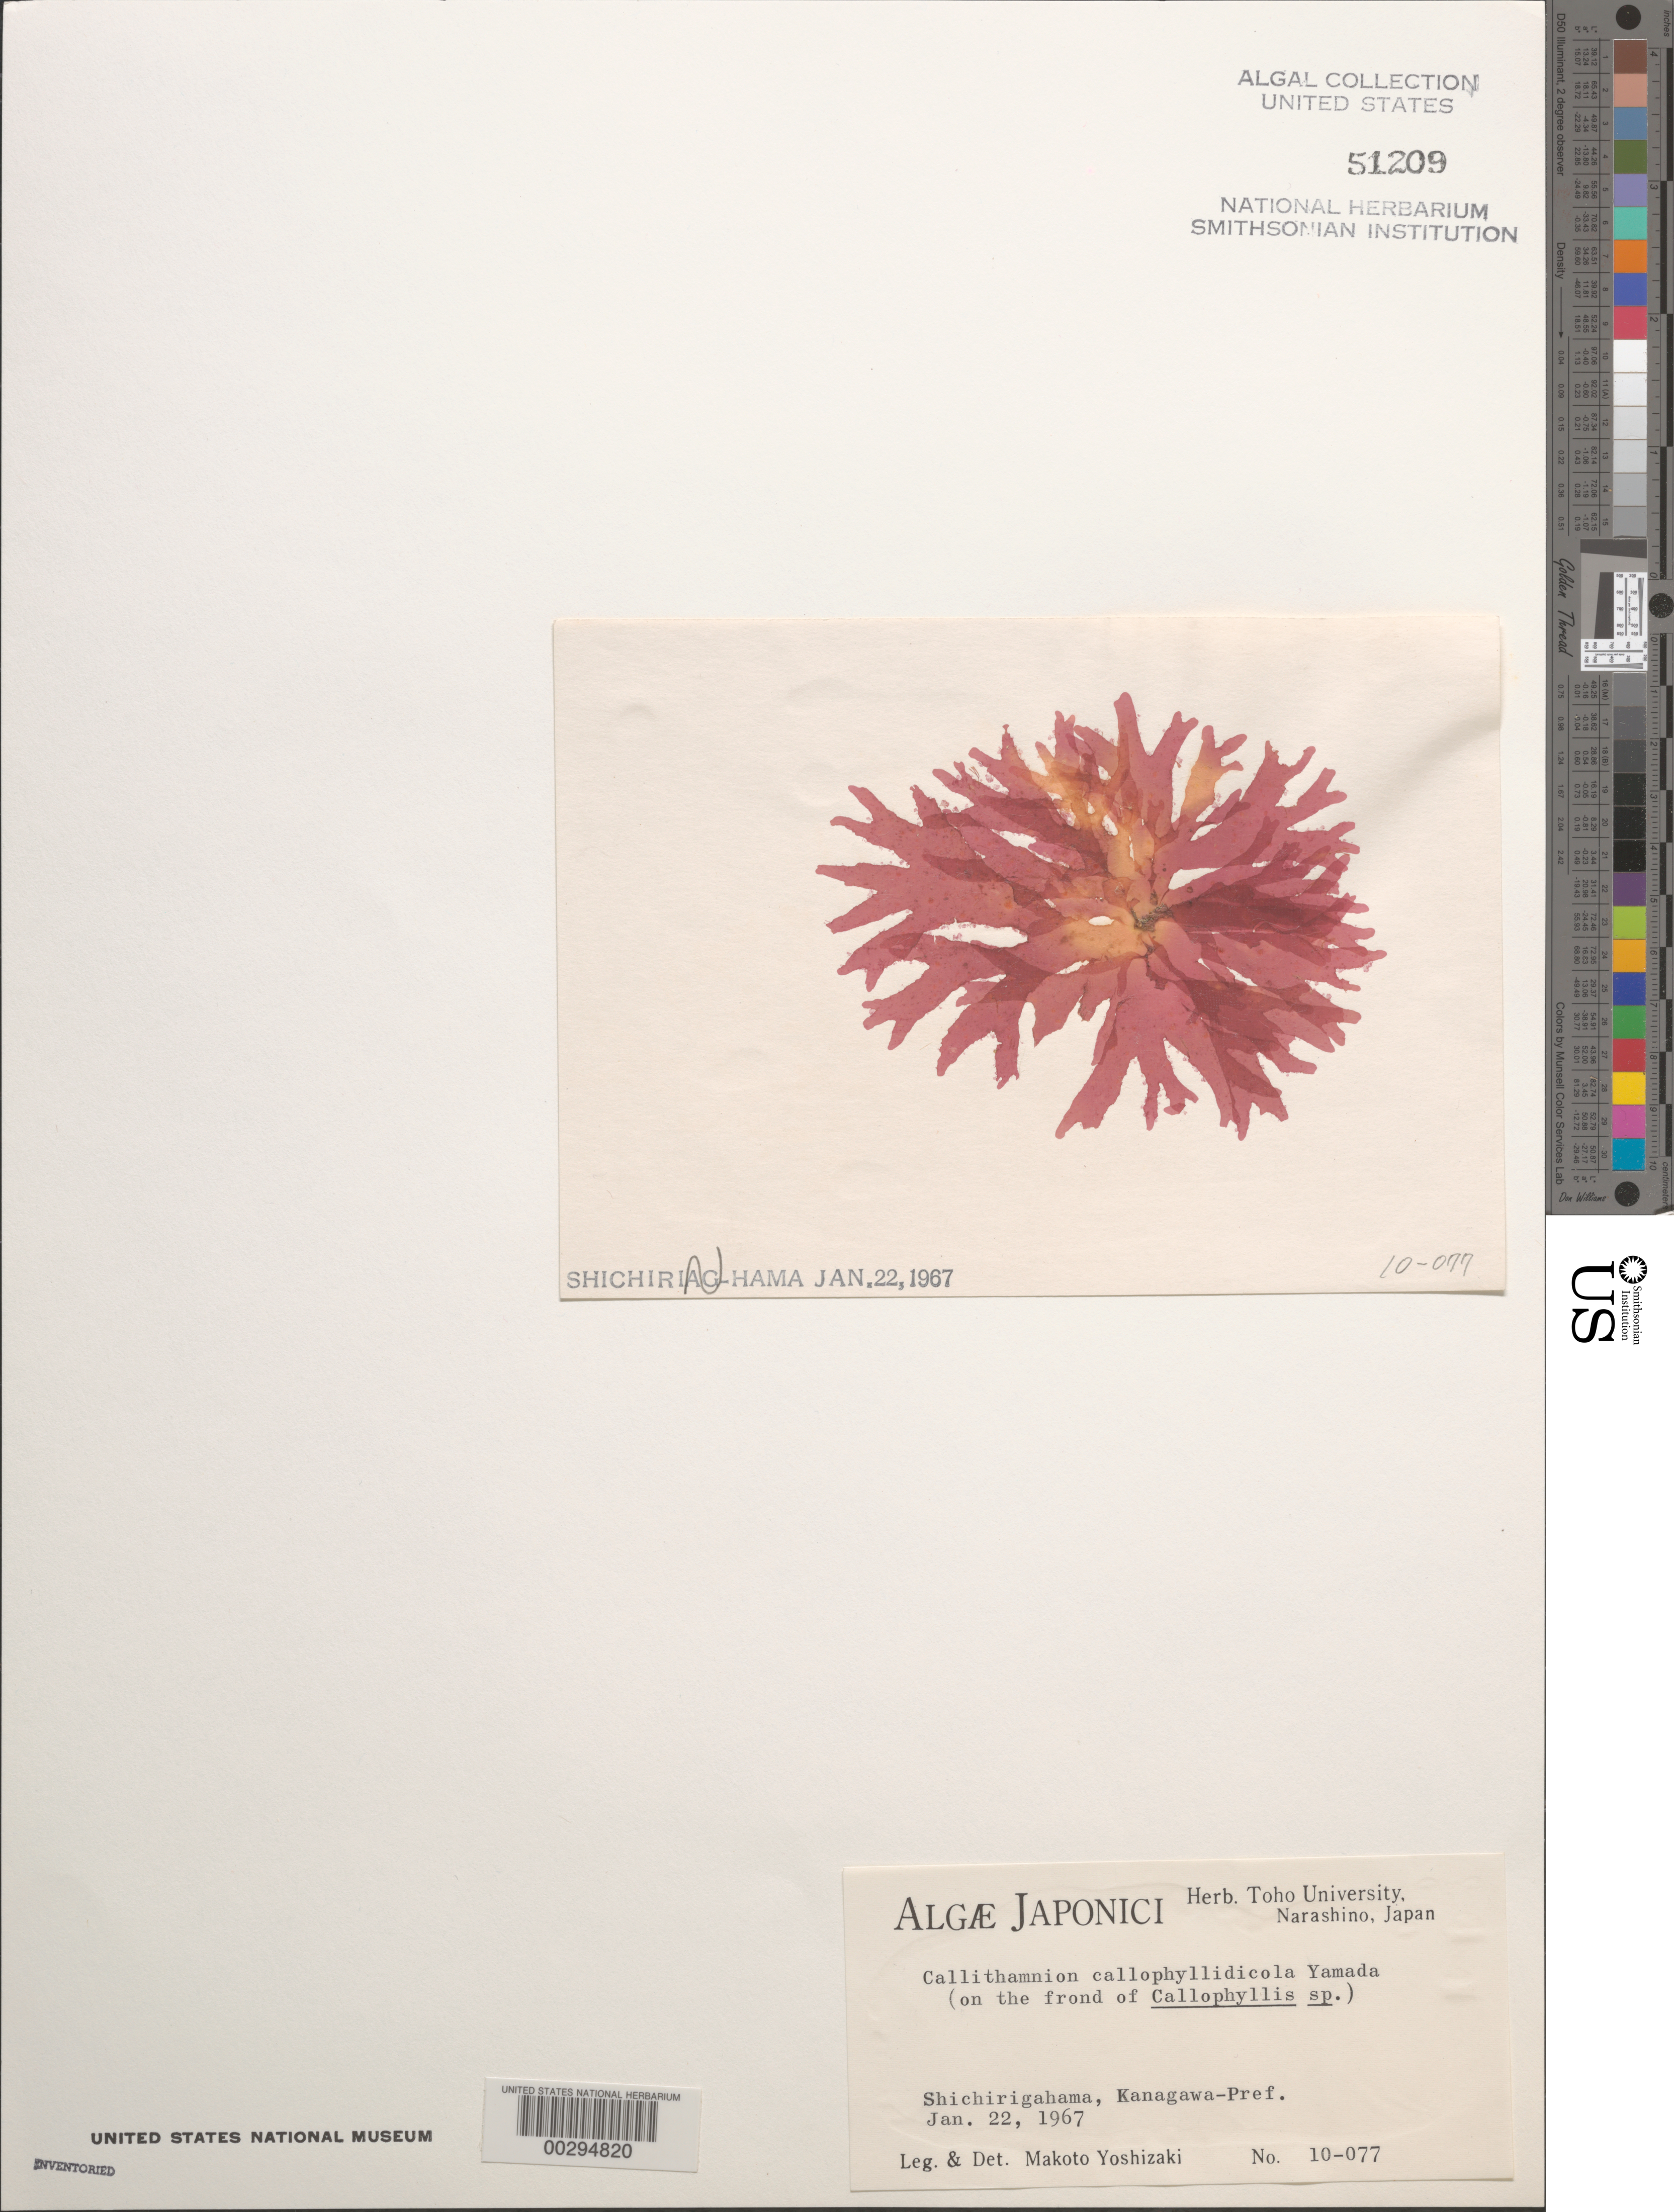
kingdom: Plantae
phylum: Rhodophyta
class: Florideophyceae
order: Ceramiales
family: Callithamniaceae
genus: Aglaothamnion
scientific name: Aglaothamnion callophyllidicola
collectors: M. Yoshizaki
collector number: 10-077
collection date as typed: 22 Jan 1967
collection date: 1967-01-22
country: Japan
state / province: Kanagawa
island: Honshu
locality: Shichiriga-hama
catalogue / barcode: US 51209